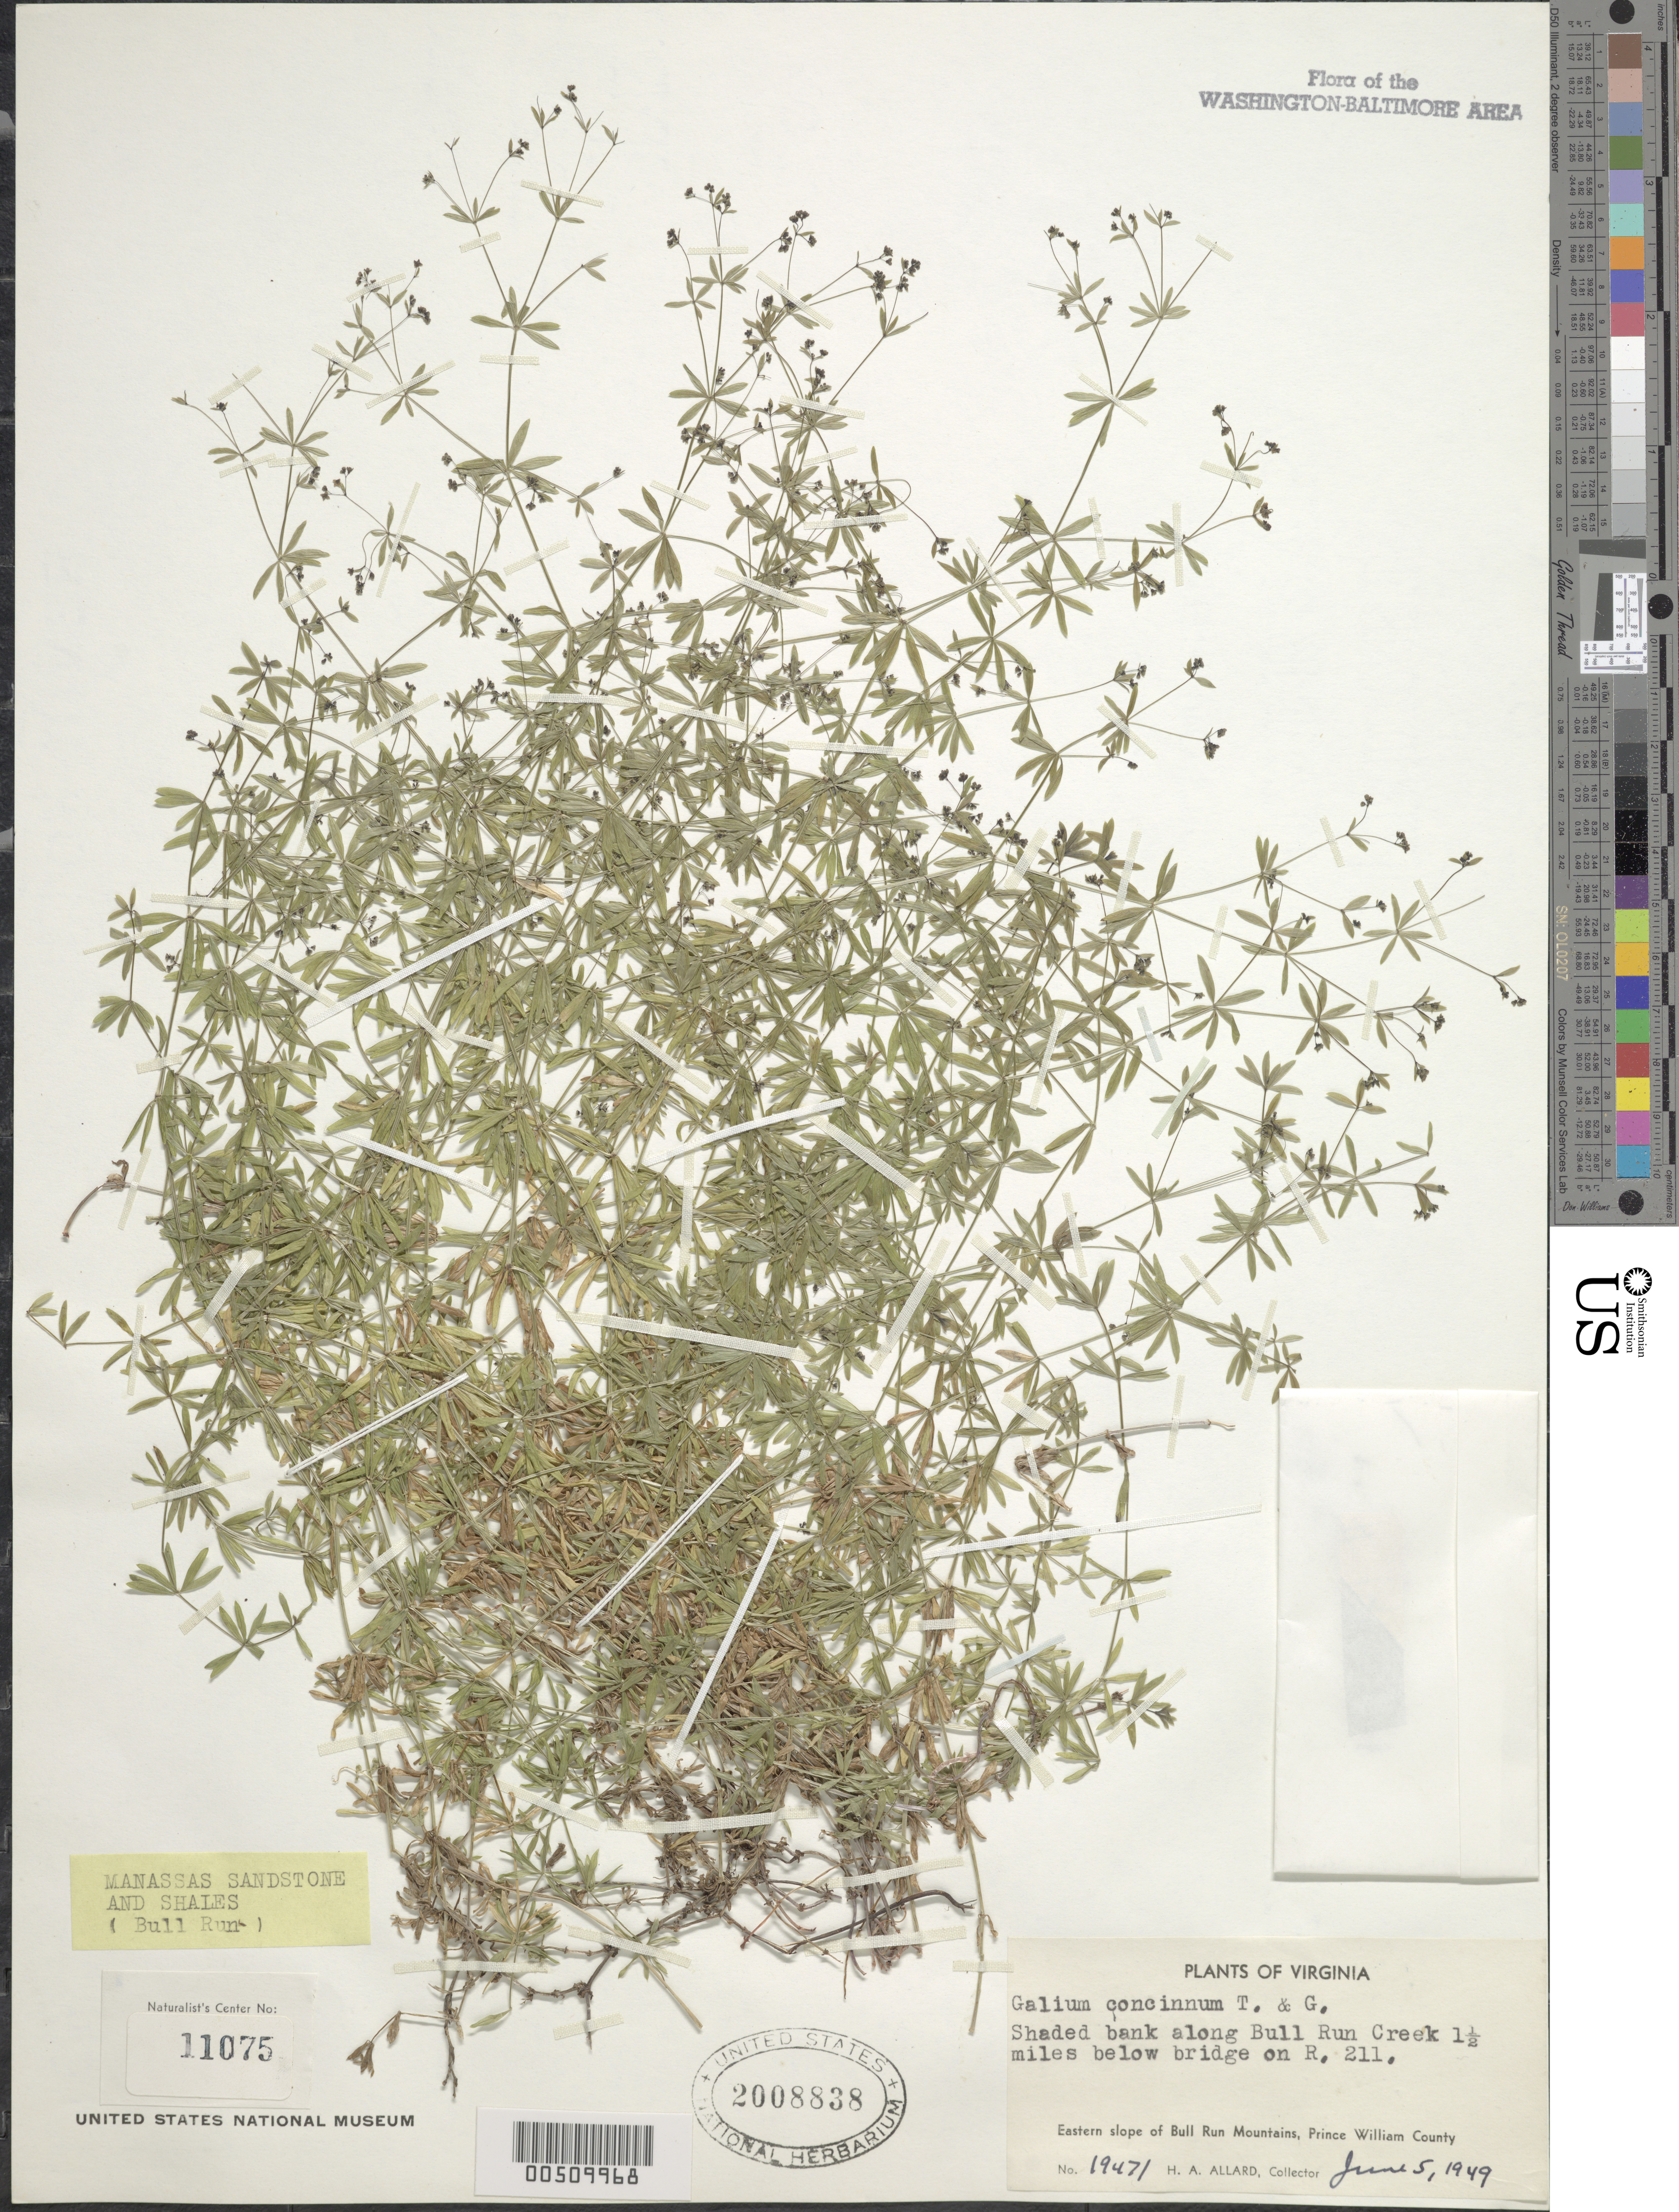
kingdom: Plantae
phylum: Tracheophyta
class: Magnoliopsida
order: Gentianales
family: Rubiaceae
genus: Galium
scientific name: Galium concinnum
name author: Torr. & A. Gray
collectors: H. A. Allard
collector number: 19471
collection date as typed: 05 Jun 1949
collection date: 1949-06-05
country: United States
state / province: Virginia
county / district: Prince William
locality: Bull Run Mts., Bull Creek Run 1.5 mi. below Bridge on Rt. 211 Bull Run Mts.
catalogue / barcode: US 2008838